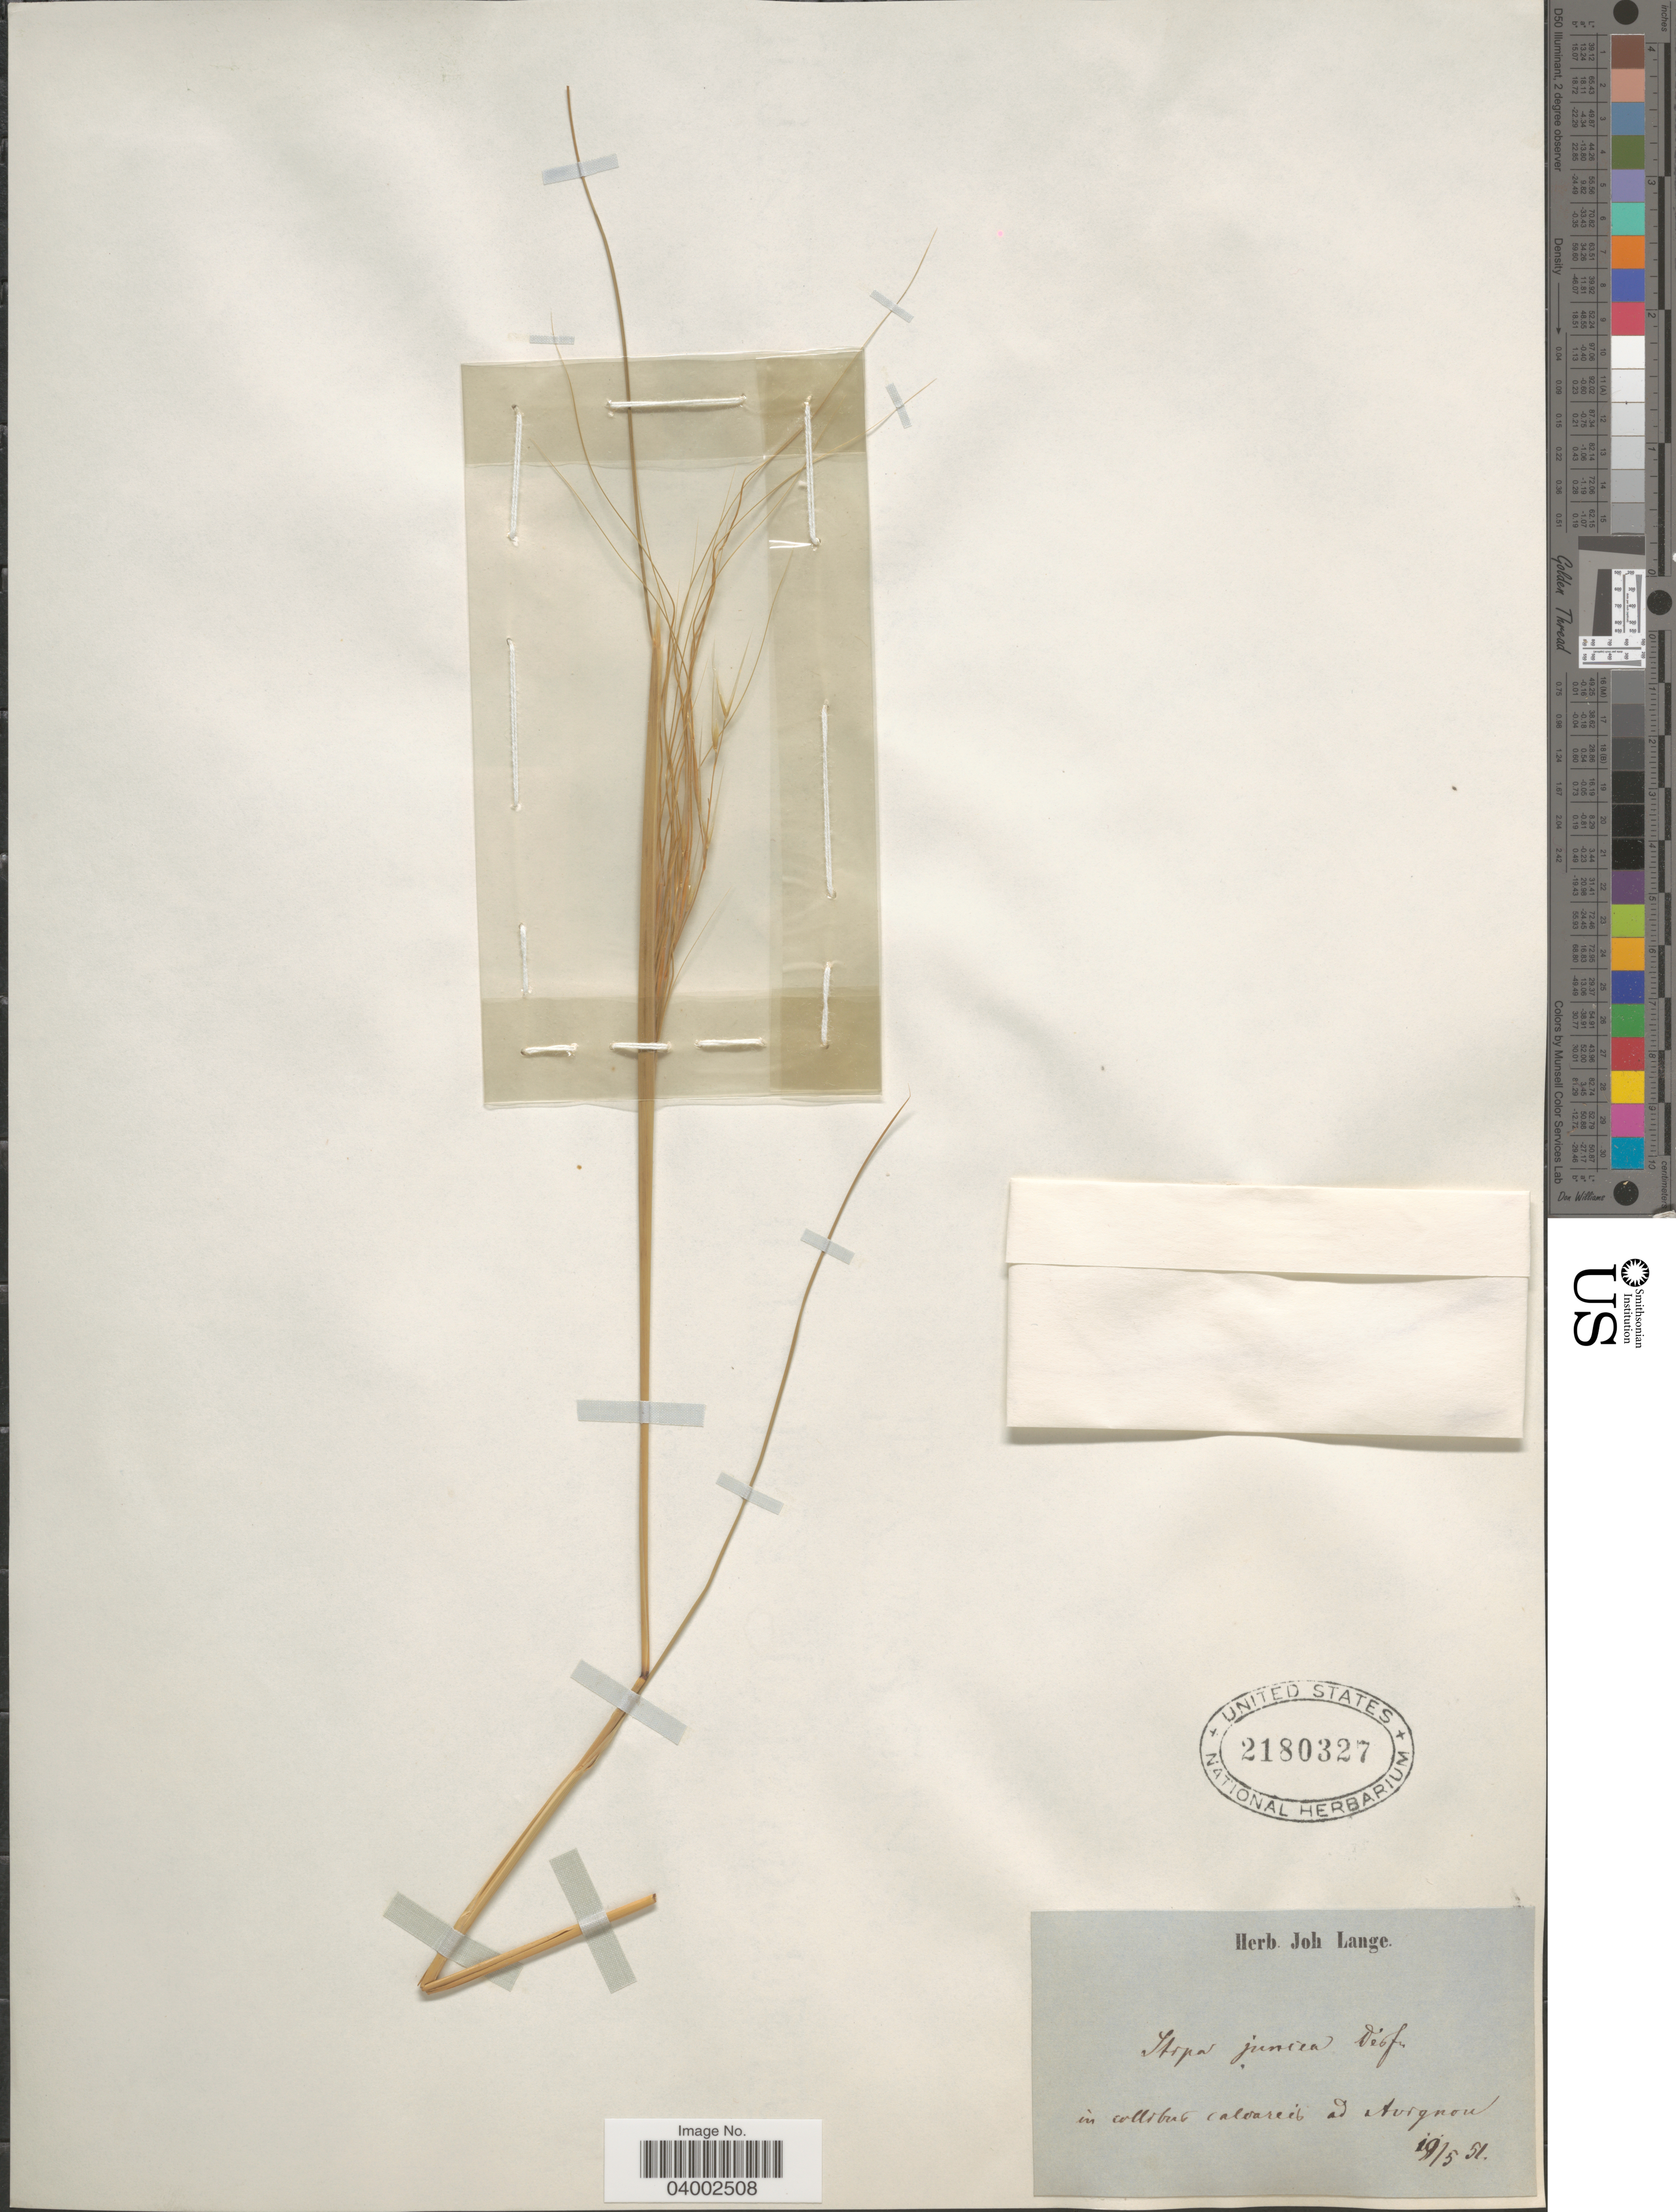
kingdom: Plantae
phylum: Tracheophyta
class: Liliopsida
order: Poales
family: Poaceae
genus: Stipa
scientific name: Stipa juncea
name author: Michaux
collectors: ex herb. Joh. Lange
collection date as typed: Transcribed d/m/y: 19/5/51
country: France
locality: In collibus calcareis ad Avignon.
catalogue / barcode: US 2180327